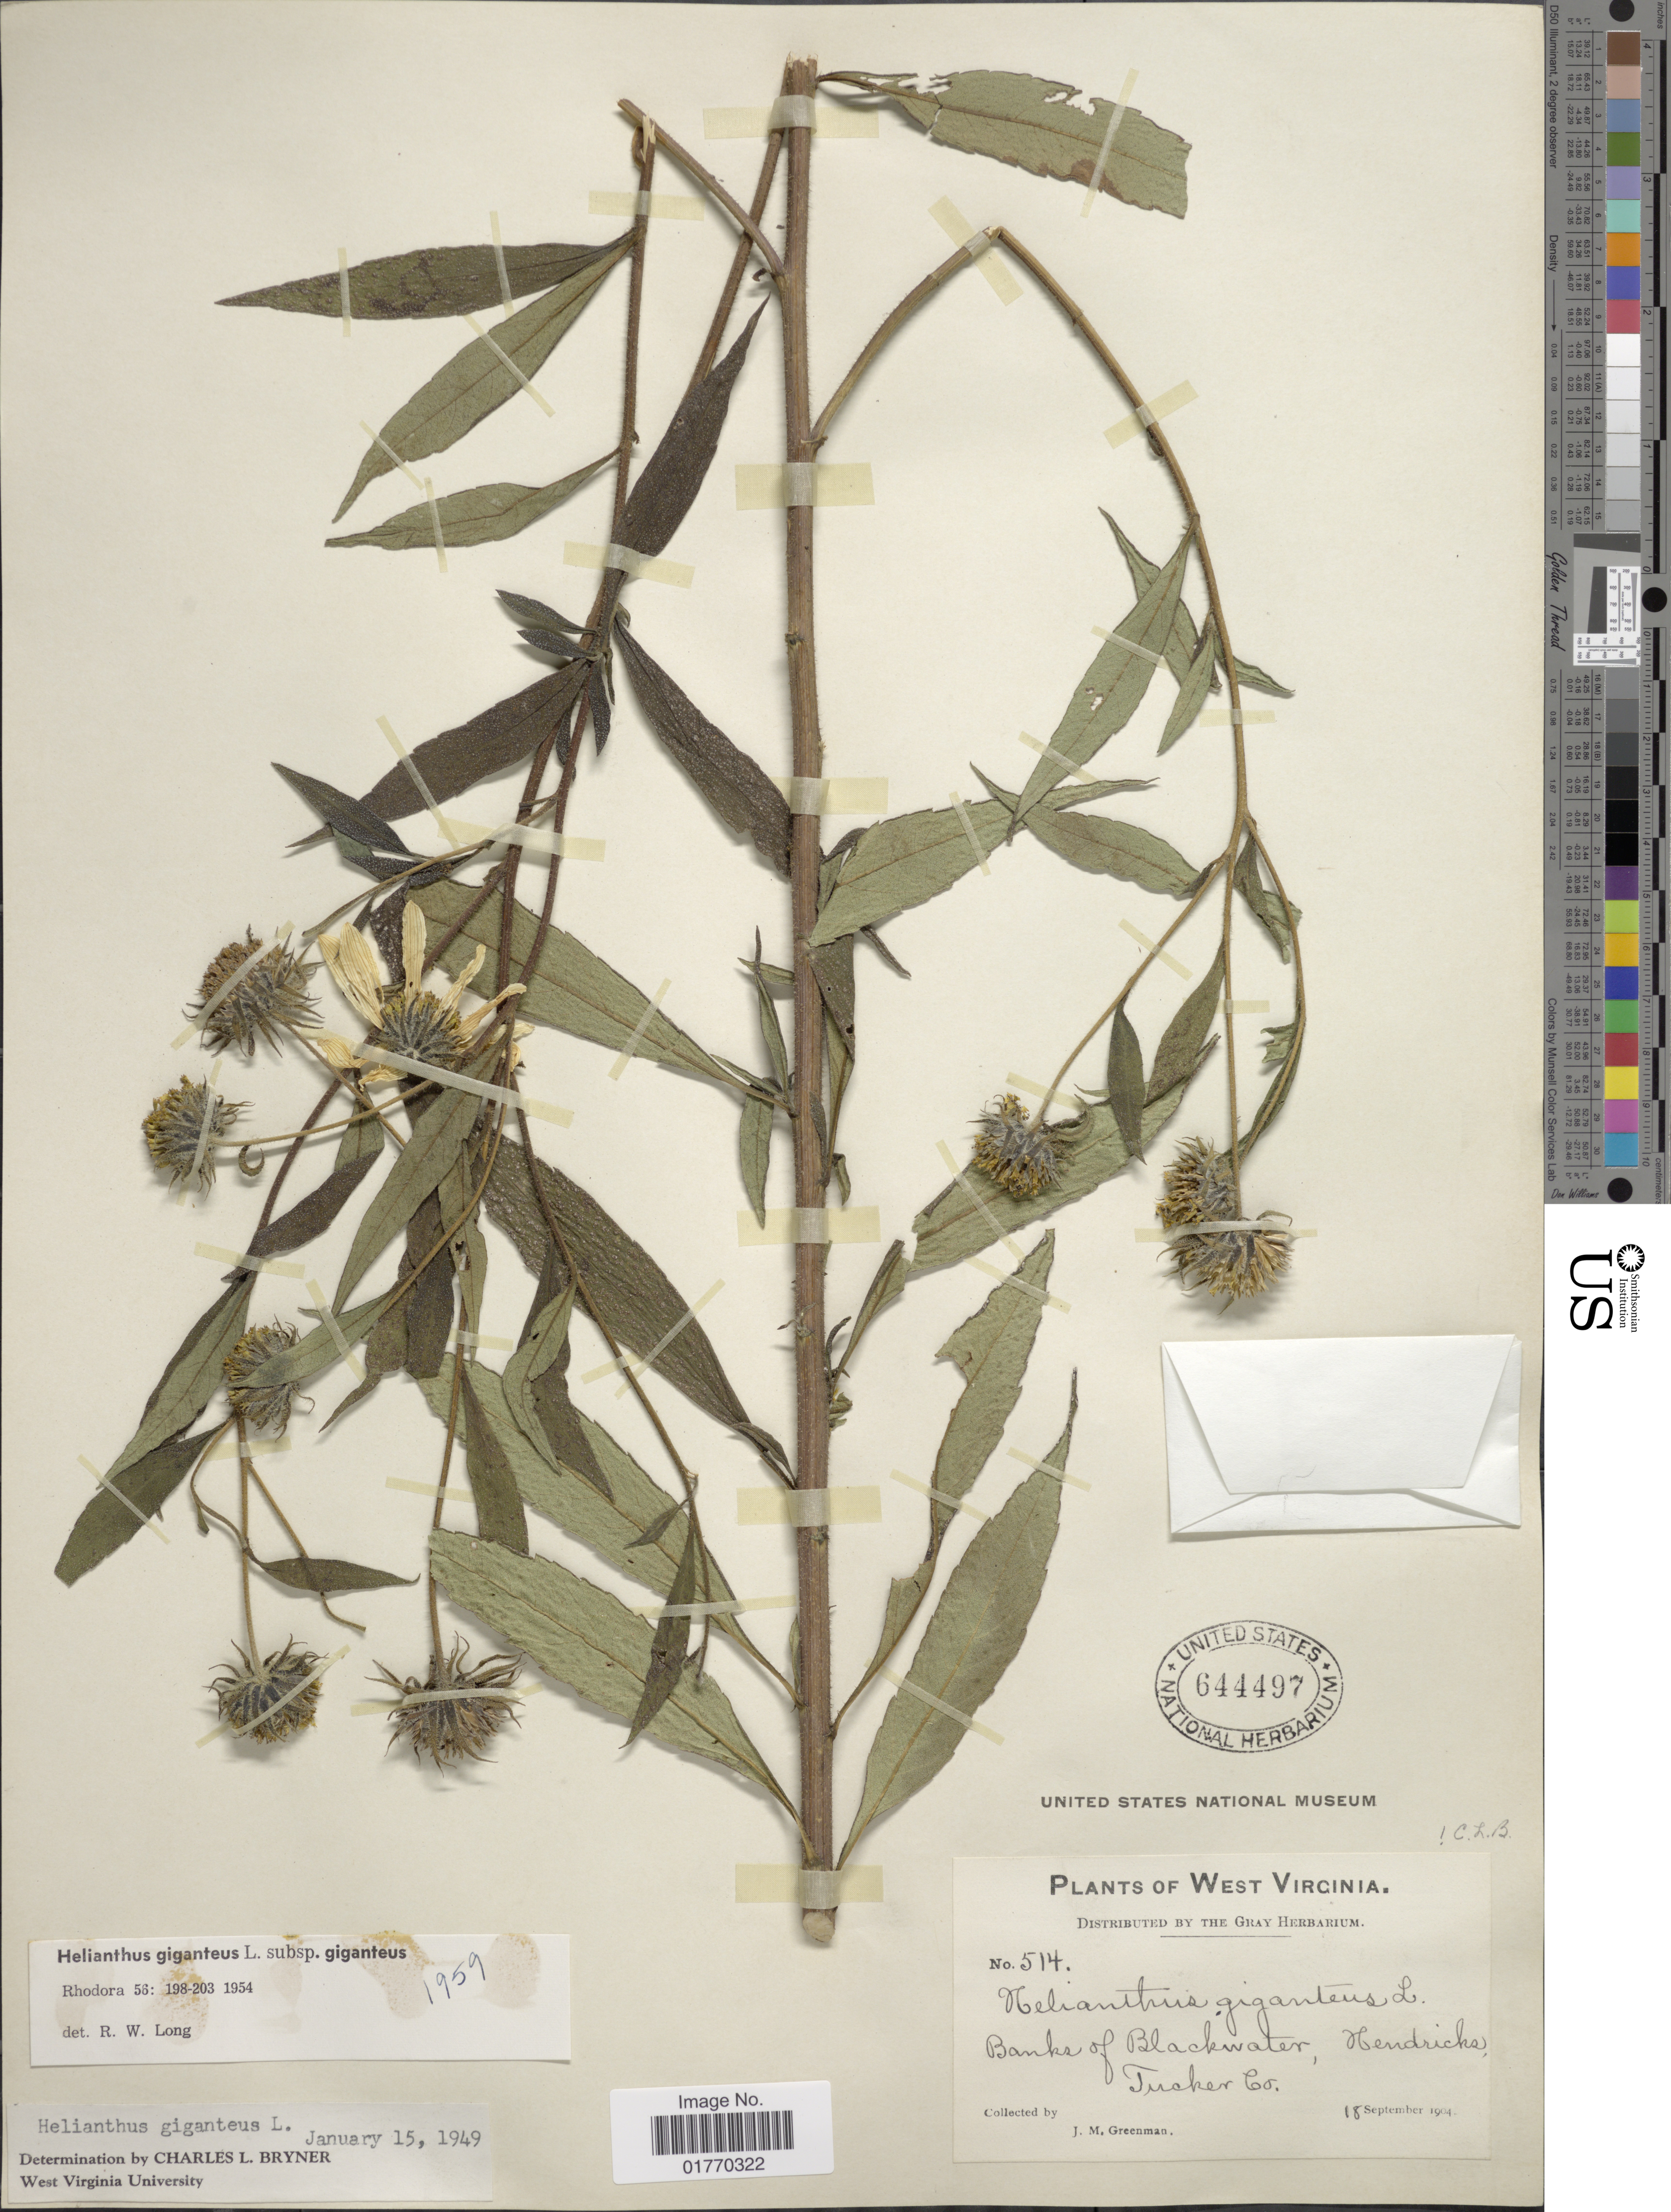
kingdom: Plantae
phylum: Tracheophyta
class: Magnoliopsida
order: Asterales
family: Asteraceae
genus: Helianthus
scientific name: Helianthus giganteus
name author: L.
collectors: J. M. Greenman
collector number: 514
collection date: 1904-09-18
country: United States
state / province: West Virginia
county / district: Tucker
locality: Banks of Blackwater, Hendriks, Tucker Co.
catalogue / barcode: US 644497